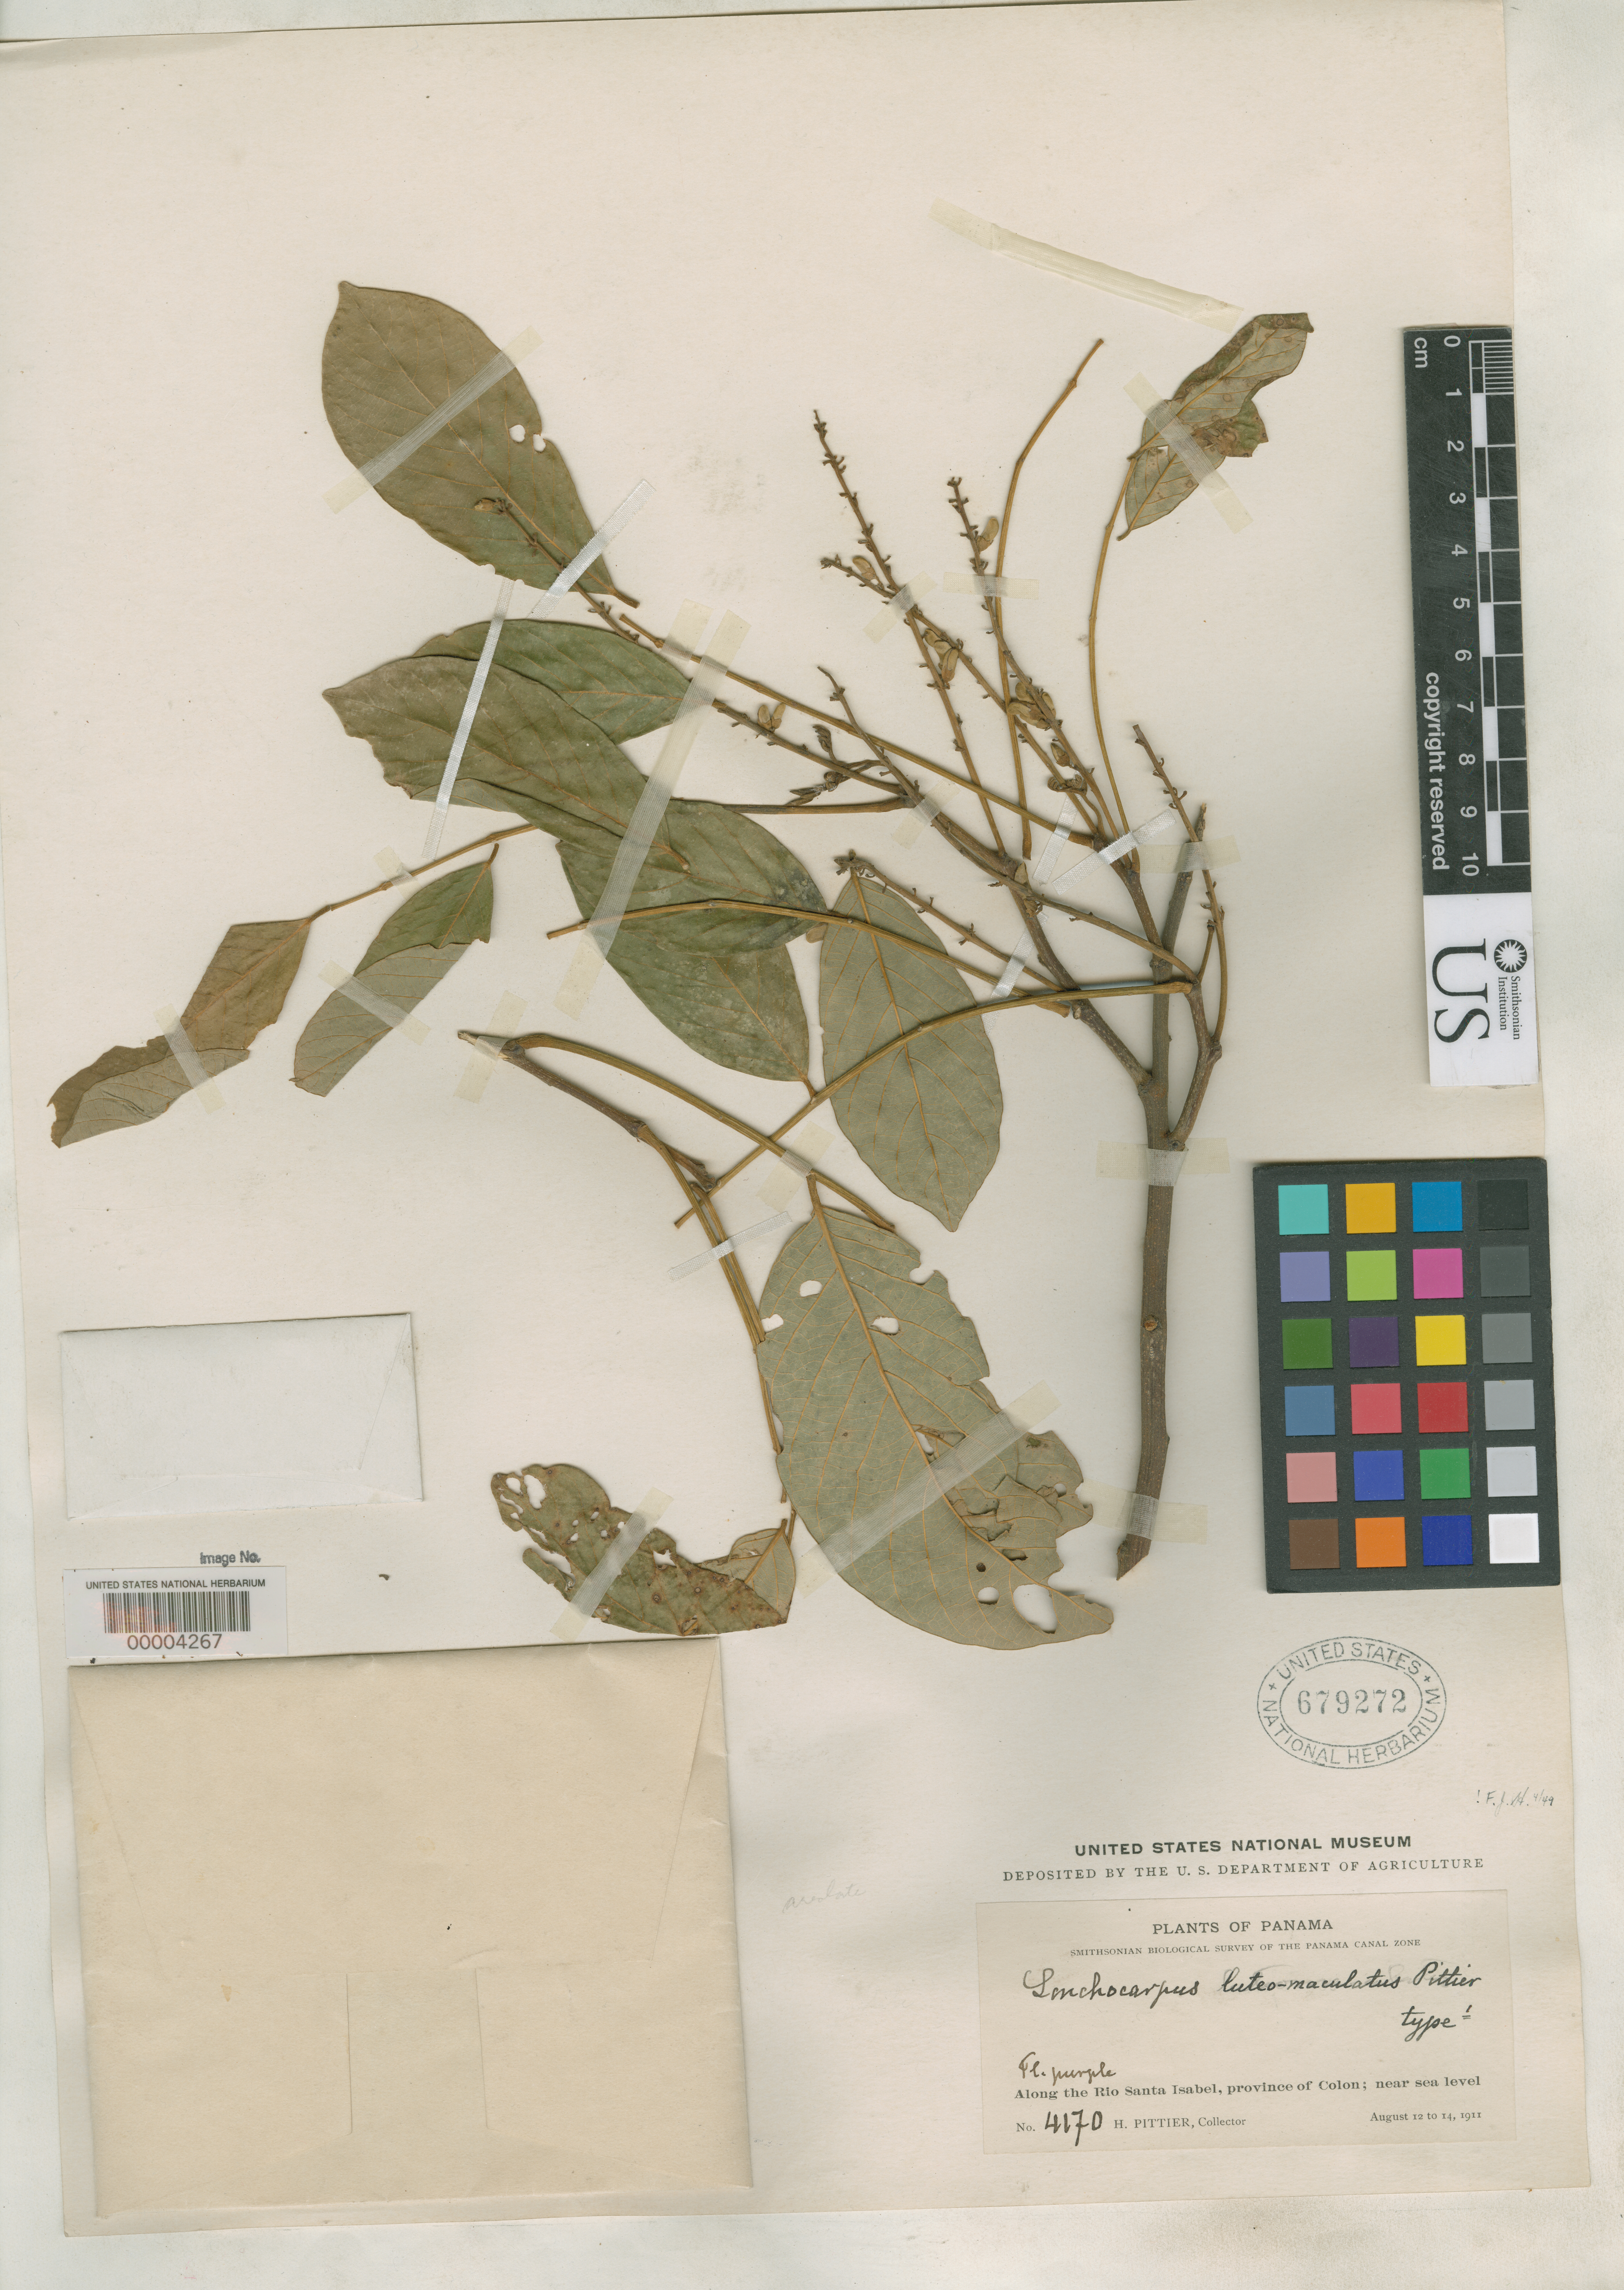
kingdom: Plantae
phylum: Tracheophyta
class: Magnoliopsida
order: Fabales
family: Fabaceae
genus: Lonchocarpus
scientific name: Lonchocarpus luteomaculatus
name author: Pittier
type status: Holotype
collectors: H. F. Pittier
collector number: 4170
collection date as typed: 13 Aug 1911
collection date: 1911-08-13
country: Panama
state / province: Colón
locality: Rio Santa Isabel.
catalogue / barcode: US 679272